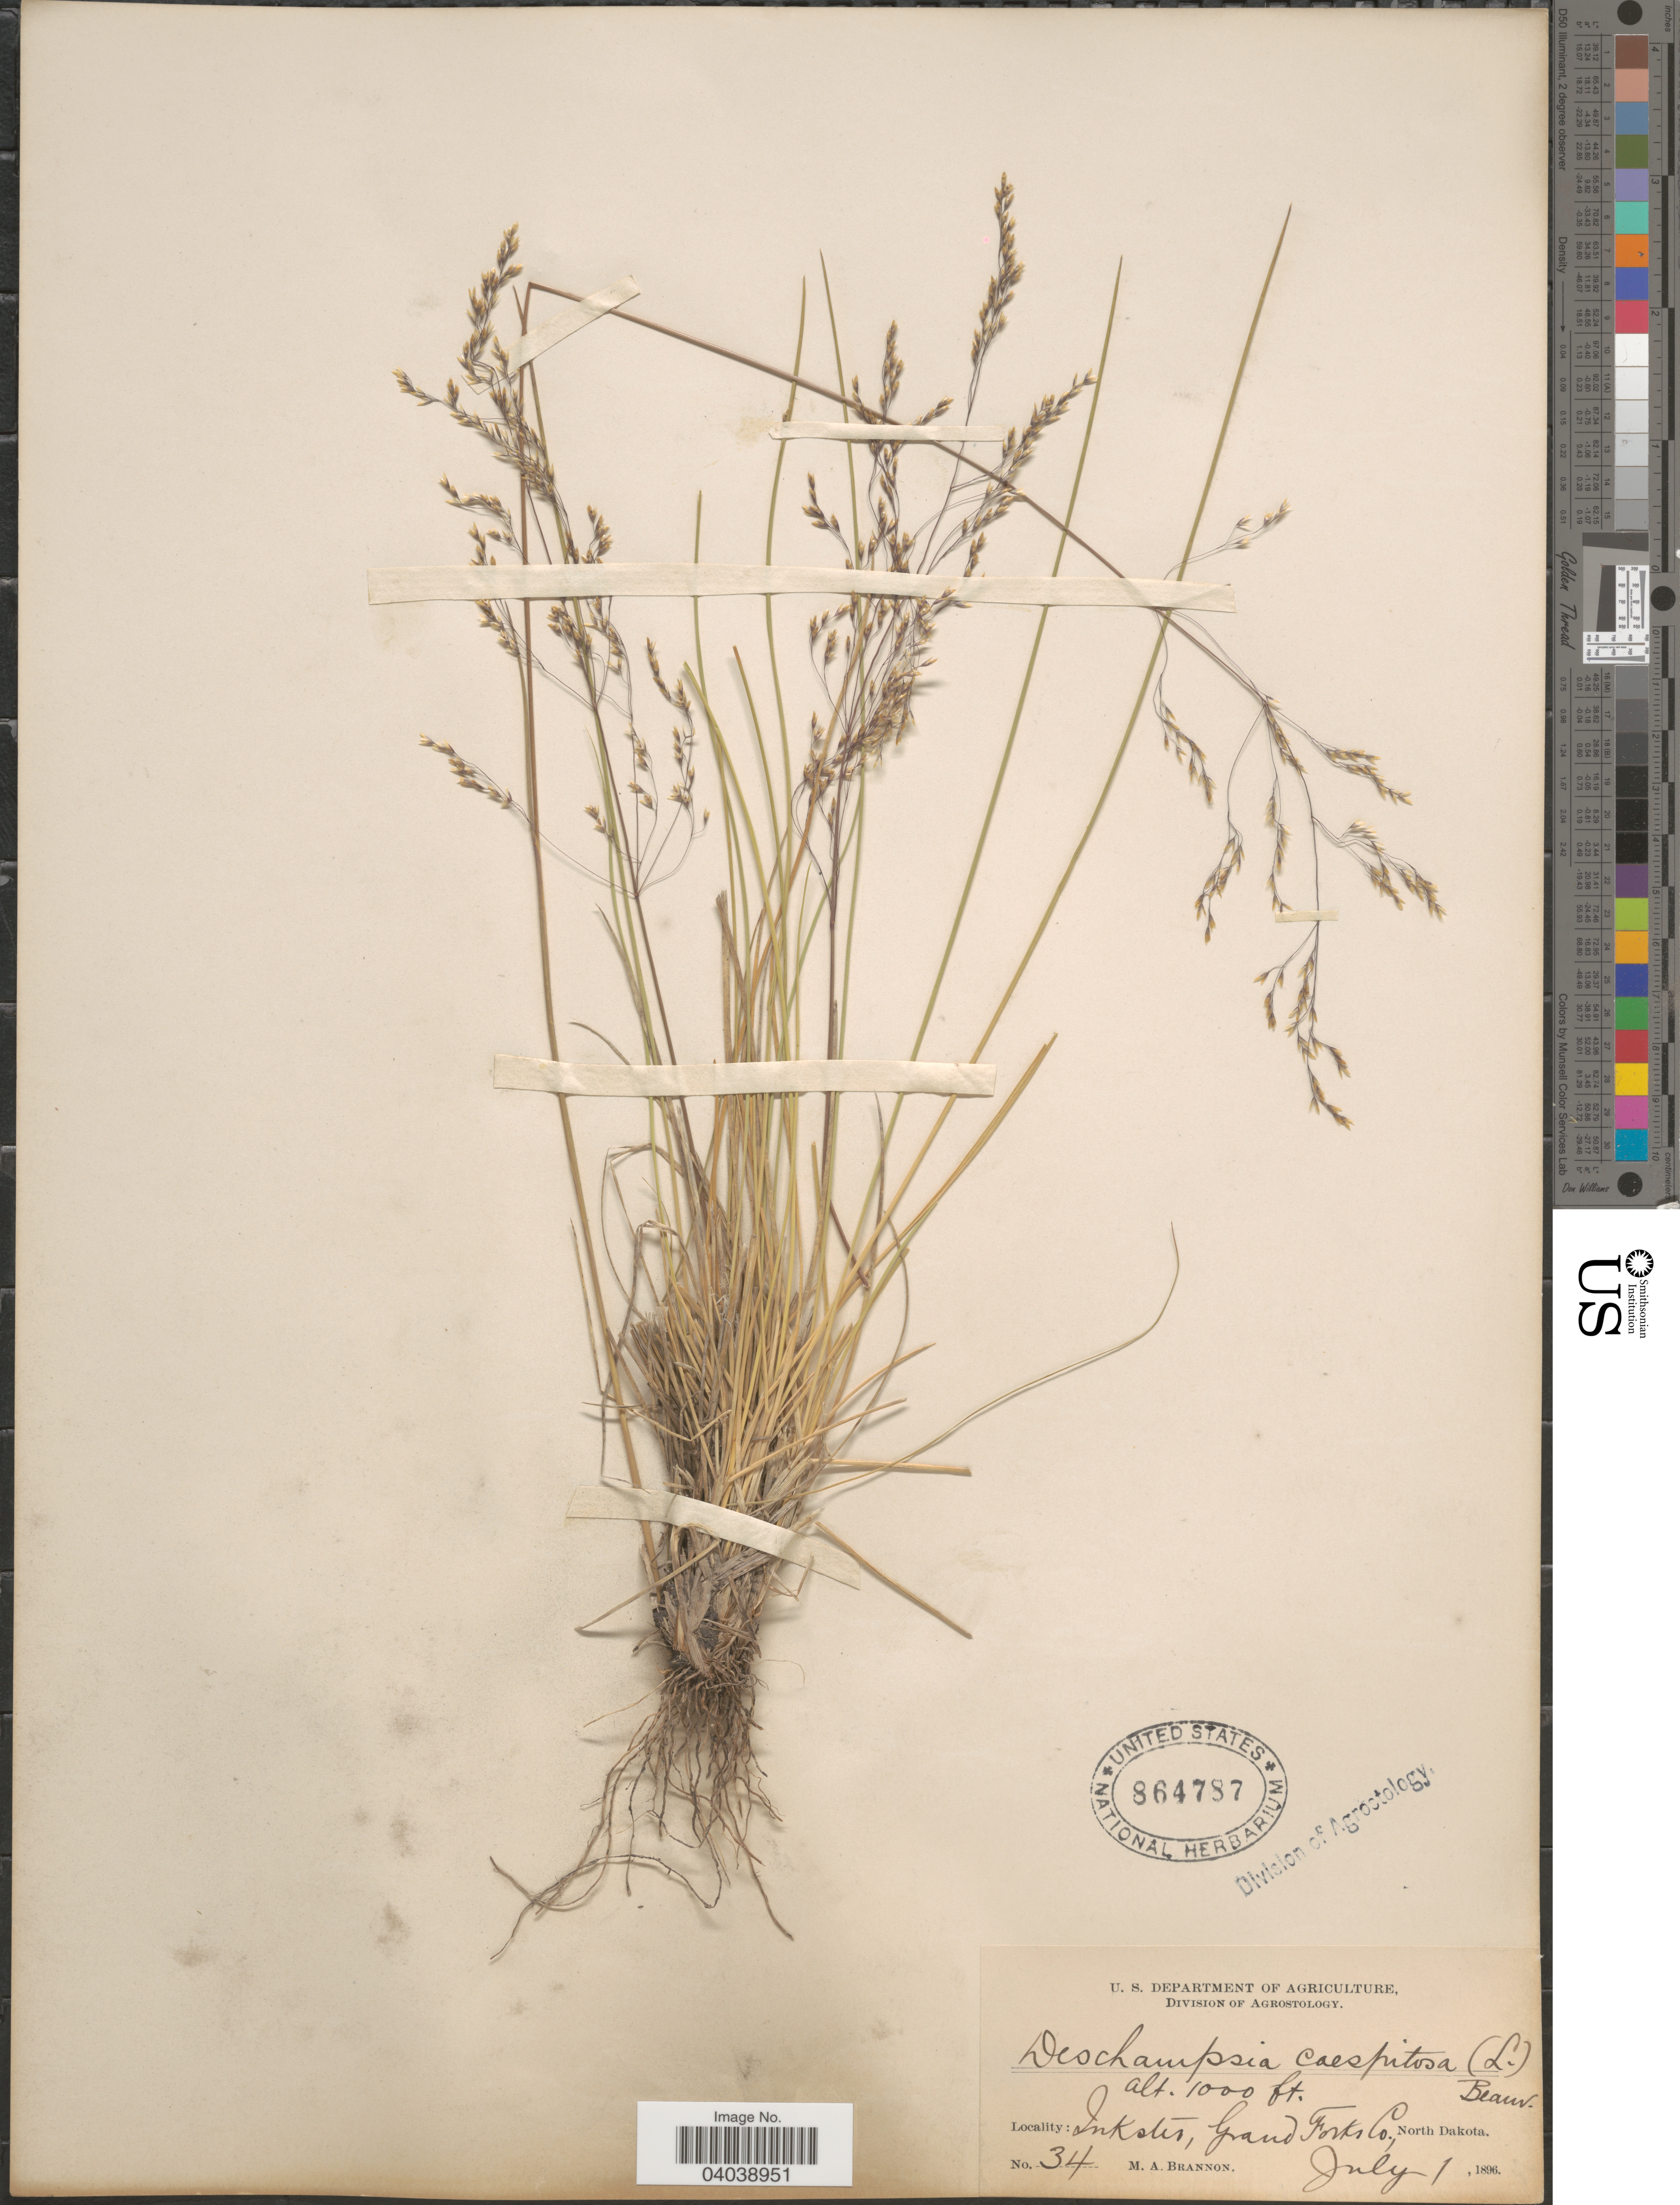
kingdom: Plantae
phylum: Tracheophyta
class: Liliopsida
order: Poales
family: Poaceae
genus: Deschampsia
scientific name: Deschampsia cespitosa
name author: (L.) P. Beauv.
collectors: M. Brannon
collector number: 34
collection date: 1896-07-01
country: United States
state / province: North Dakota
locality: Inkster, Grand Forks Co.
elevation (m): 305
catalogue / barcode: US 864787